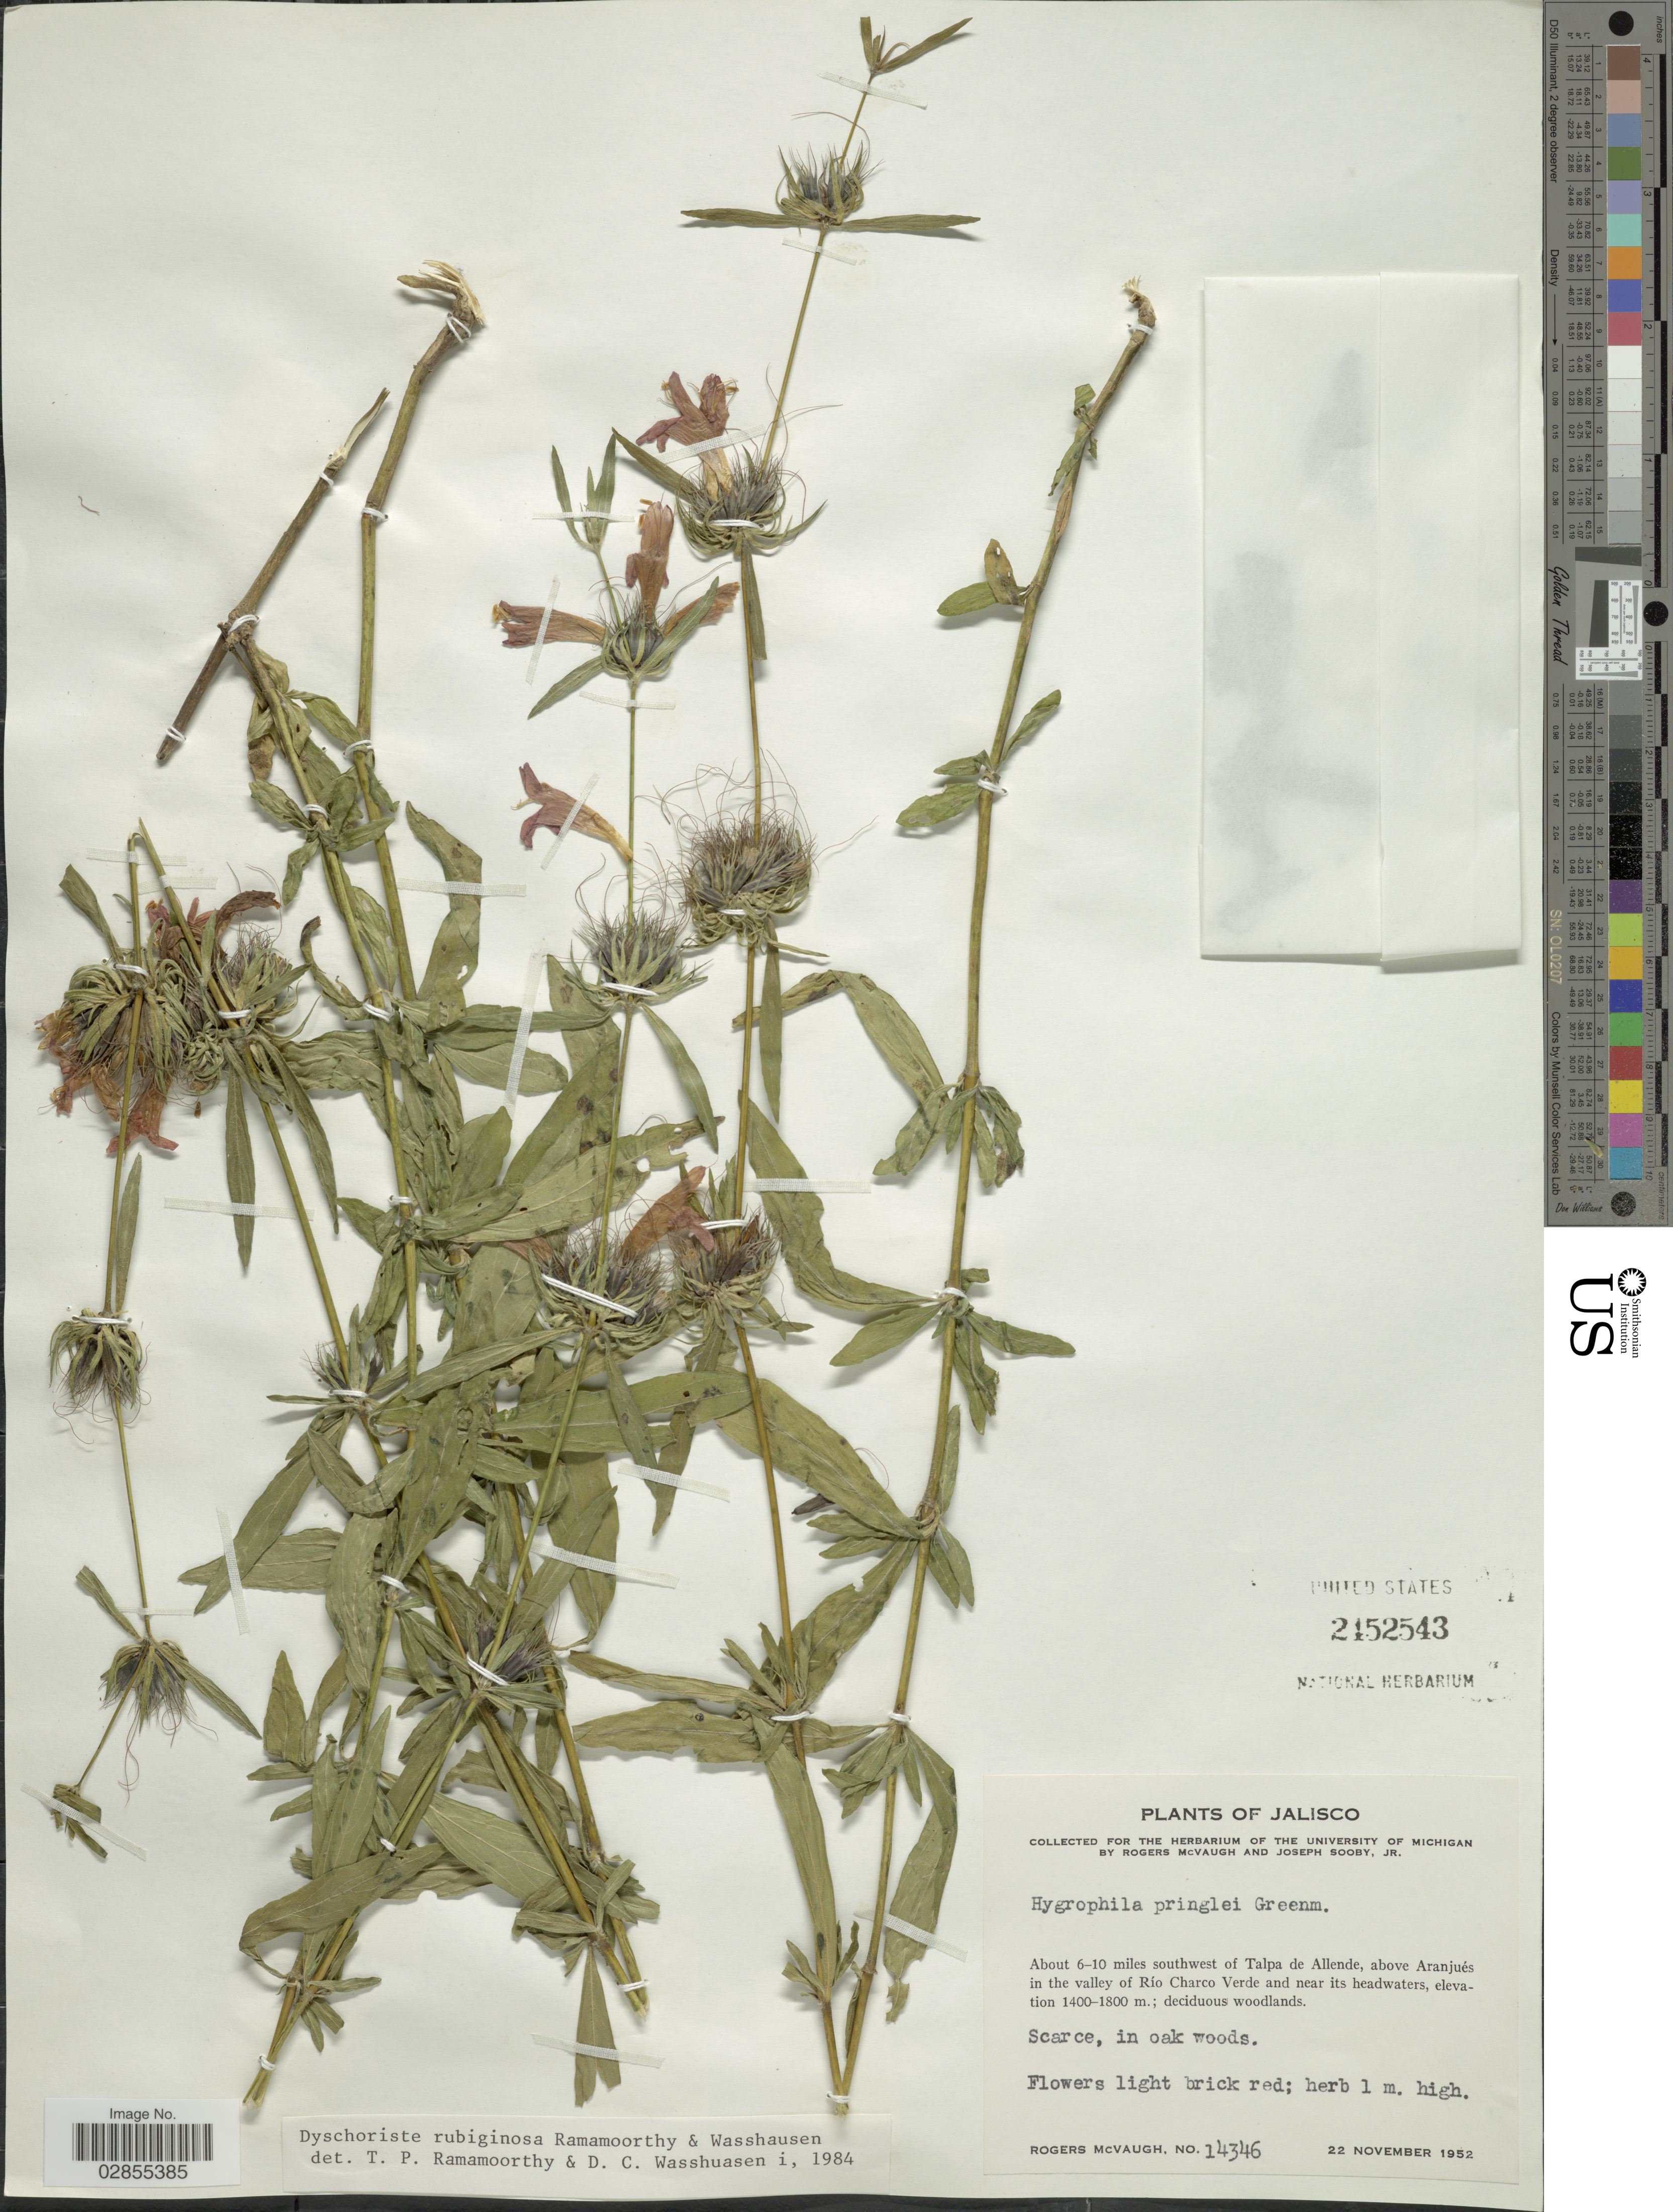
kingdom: Plantae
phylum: Tracheophyta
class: Magnoliopsida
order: Lamiales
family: Acanthaceae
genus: Dyschoriste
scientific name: Dyschoriste augustifolia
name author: Kuntze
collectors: R. McVaugh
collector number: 14346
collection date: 1952-11-22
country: Mexico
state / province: Jalisco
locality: About 6-10 miles southwest of Talpa de Allende, above Aranjués in the valley of Río Charco Verde and near its headwaters.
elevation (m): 1400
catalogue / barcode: US 2452543